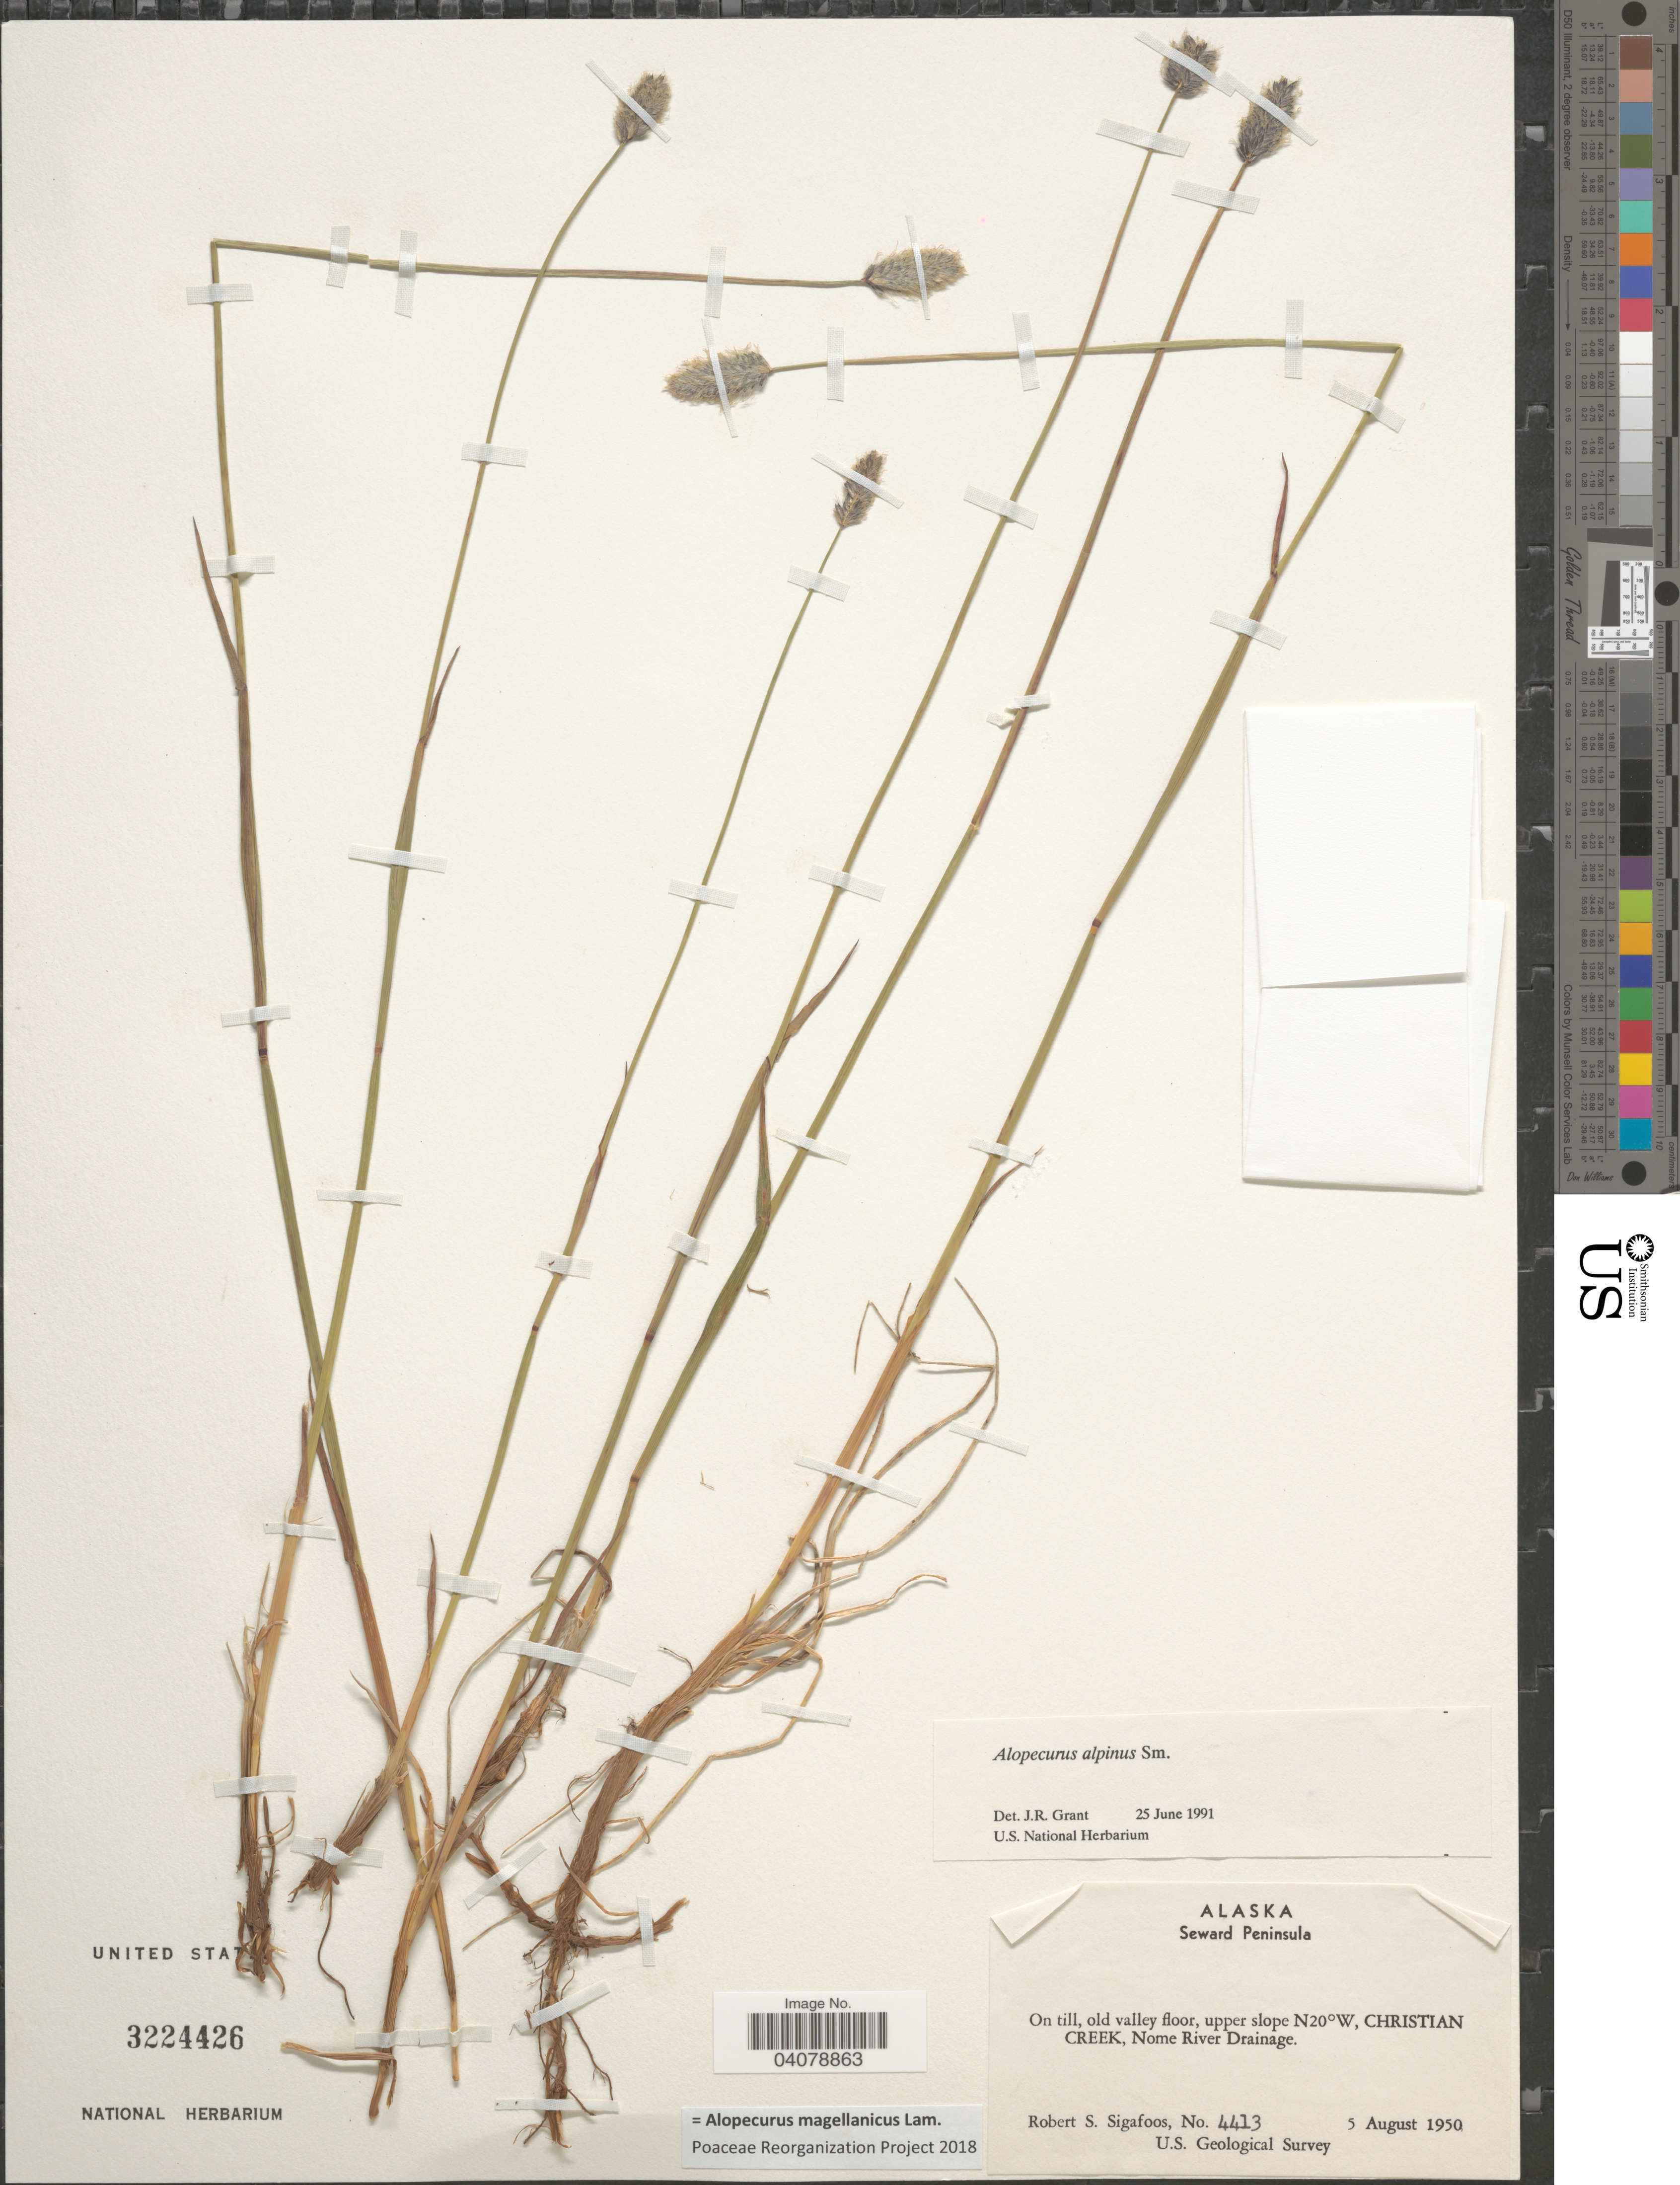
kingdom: Plantae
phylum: Tracheophyta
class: Liliopsida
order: Poales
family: Poaceae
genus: Alopecurus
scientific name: Alopecurus magellanicus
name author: Lam.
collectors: R. Sigafoos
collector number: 4413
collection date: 1950-08-05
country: United States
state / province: Alaska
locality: Seward Peninsula. On till, old valley floor, upper slope N20ºW, Christian Creek, Nome River Drainage. U.S. Geological Survey.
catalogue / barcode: US 3224426